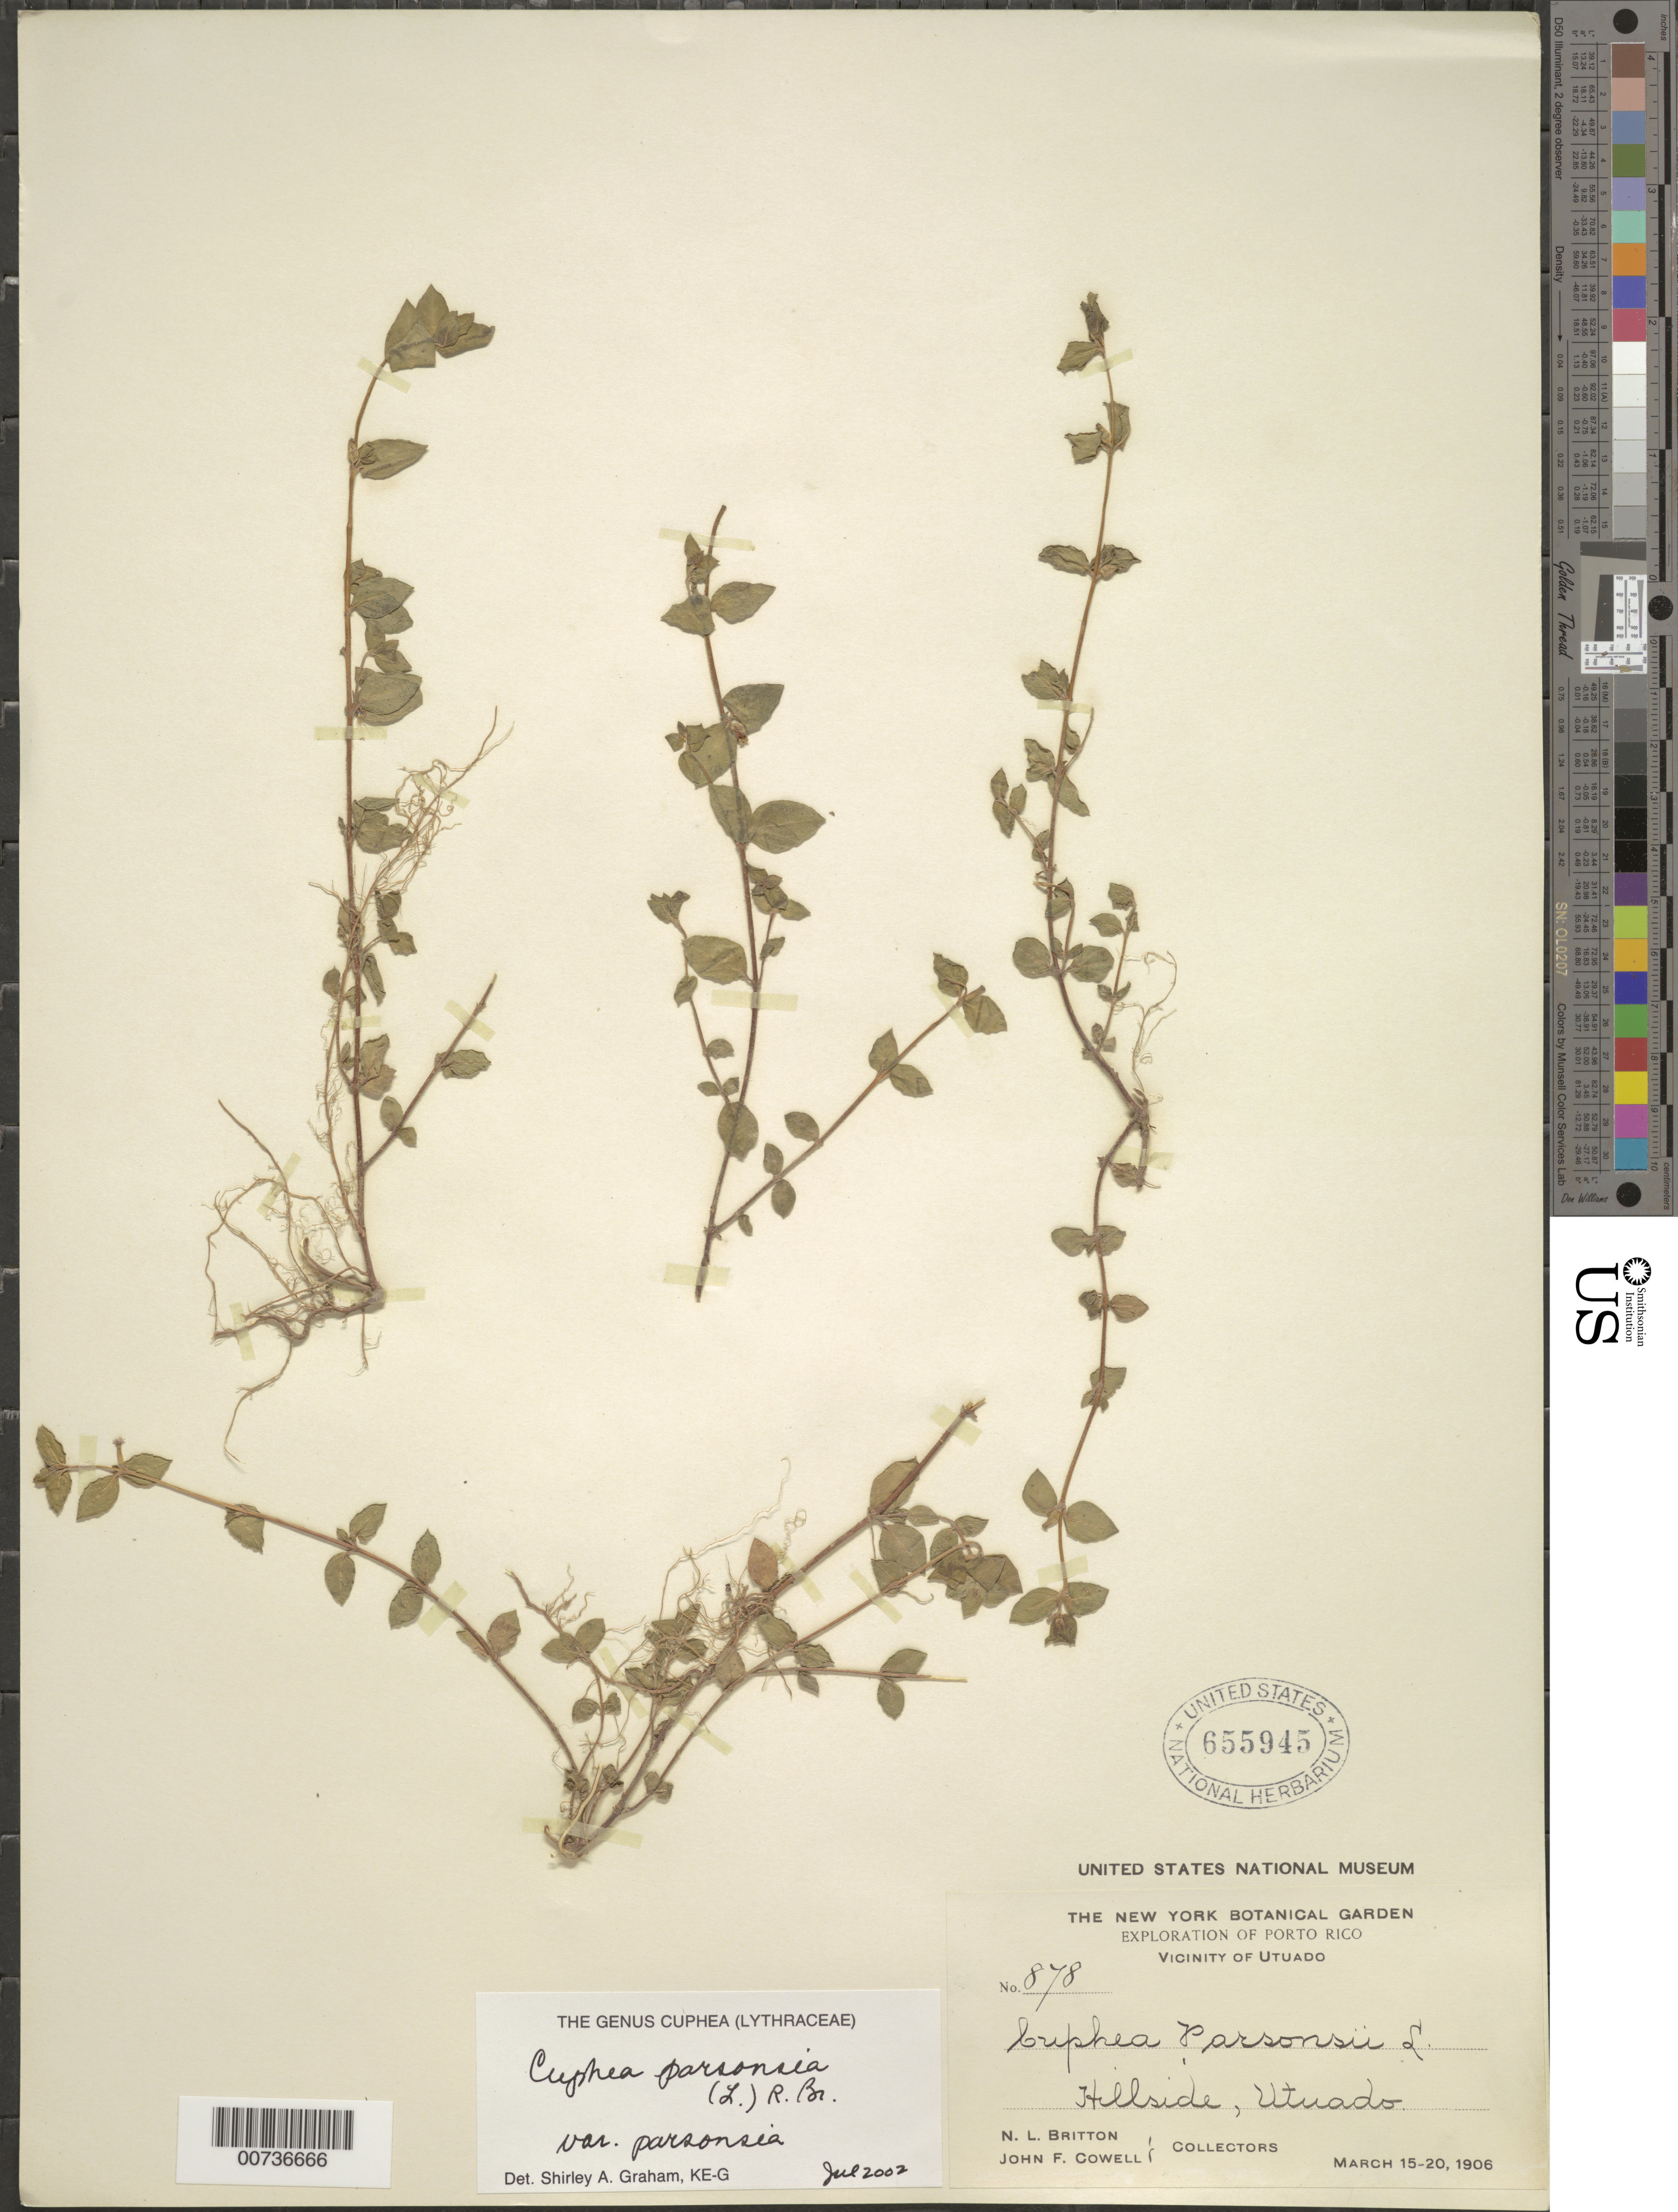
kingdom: Plantae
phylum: Tracheophyta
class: Magnoliopsida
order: Myrtales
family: Lythraceae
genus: Cuphea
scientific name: Cuphea parsonsia var. parsonsia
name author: (L.) R. Br. ex Steud.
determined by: Graham, Shirley Ann Tousch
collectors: N. Britton & J. F. Cowell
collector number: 878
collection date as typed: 15 Mar 1906 to 20 Mar 1906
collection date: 1906-03-15/1906-03-20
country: Puerto Rico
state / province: Utuado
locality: Utuado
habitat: Hillside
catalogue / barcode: US 655945